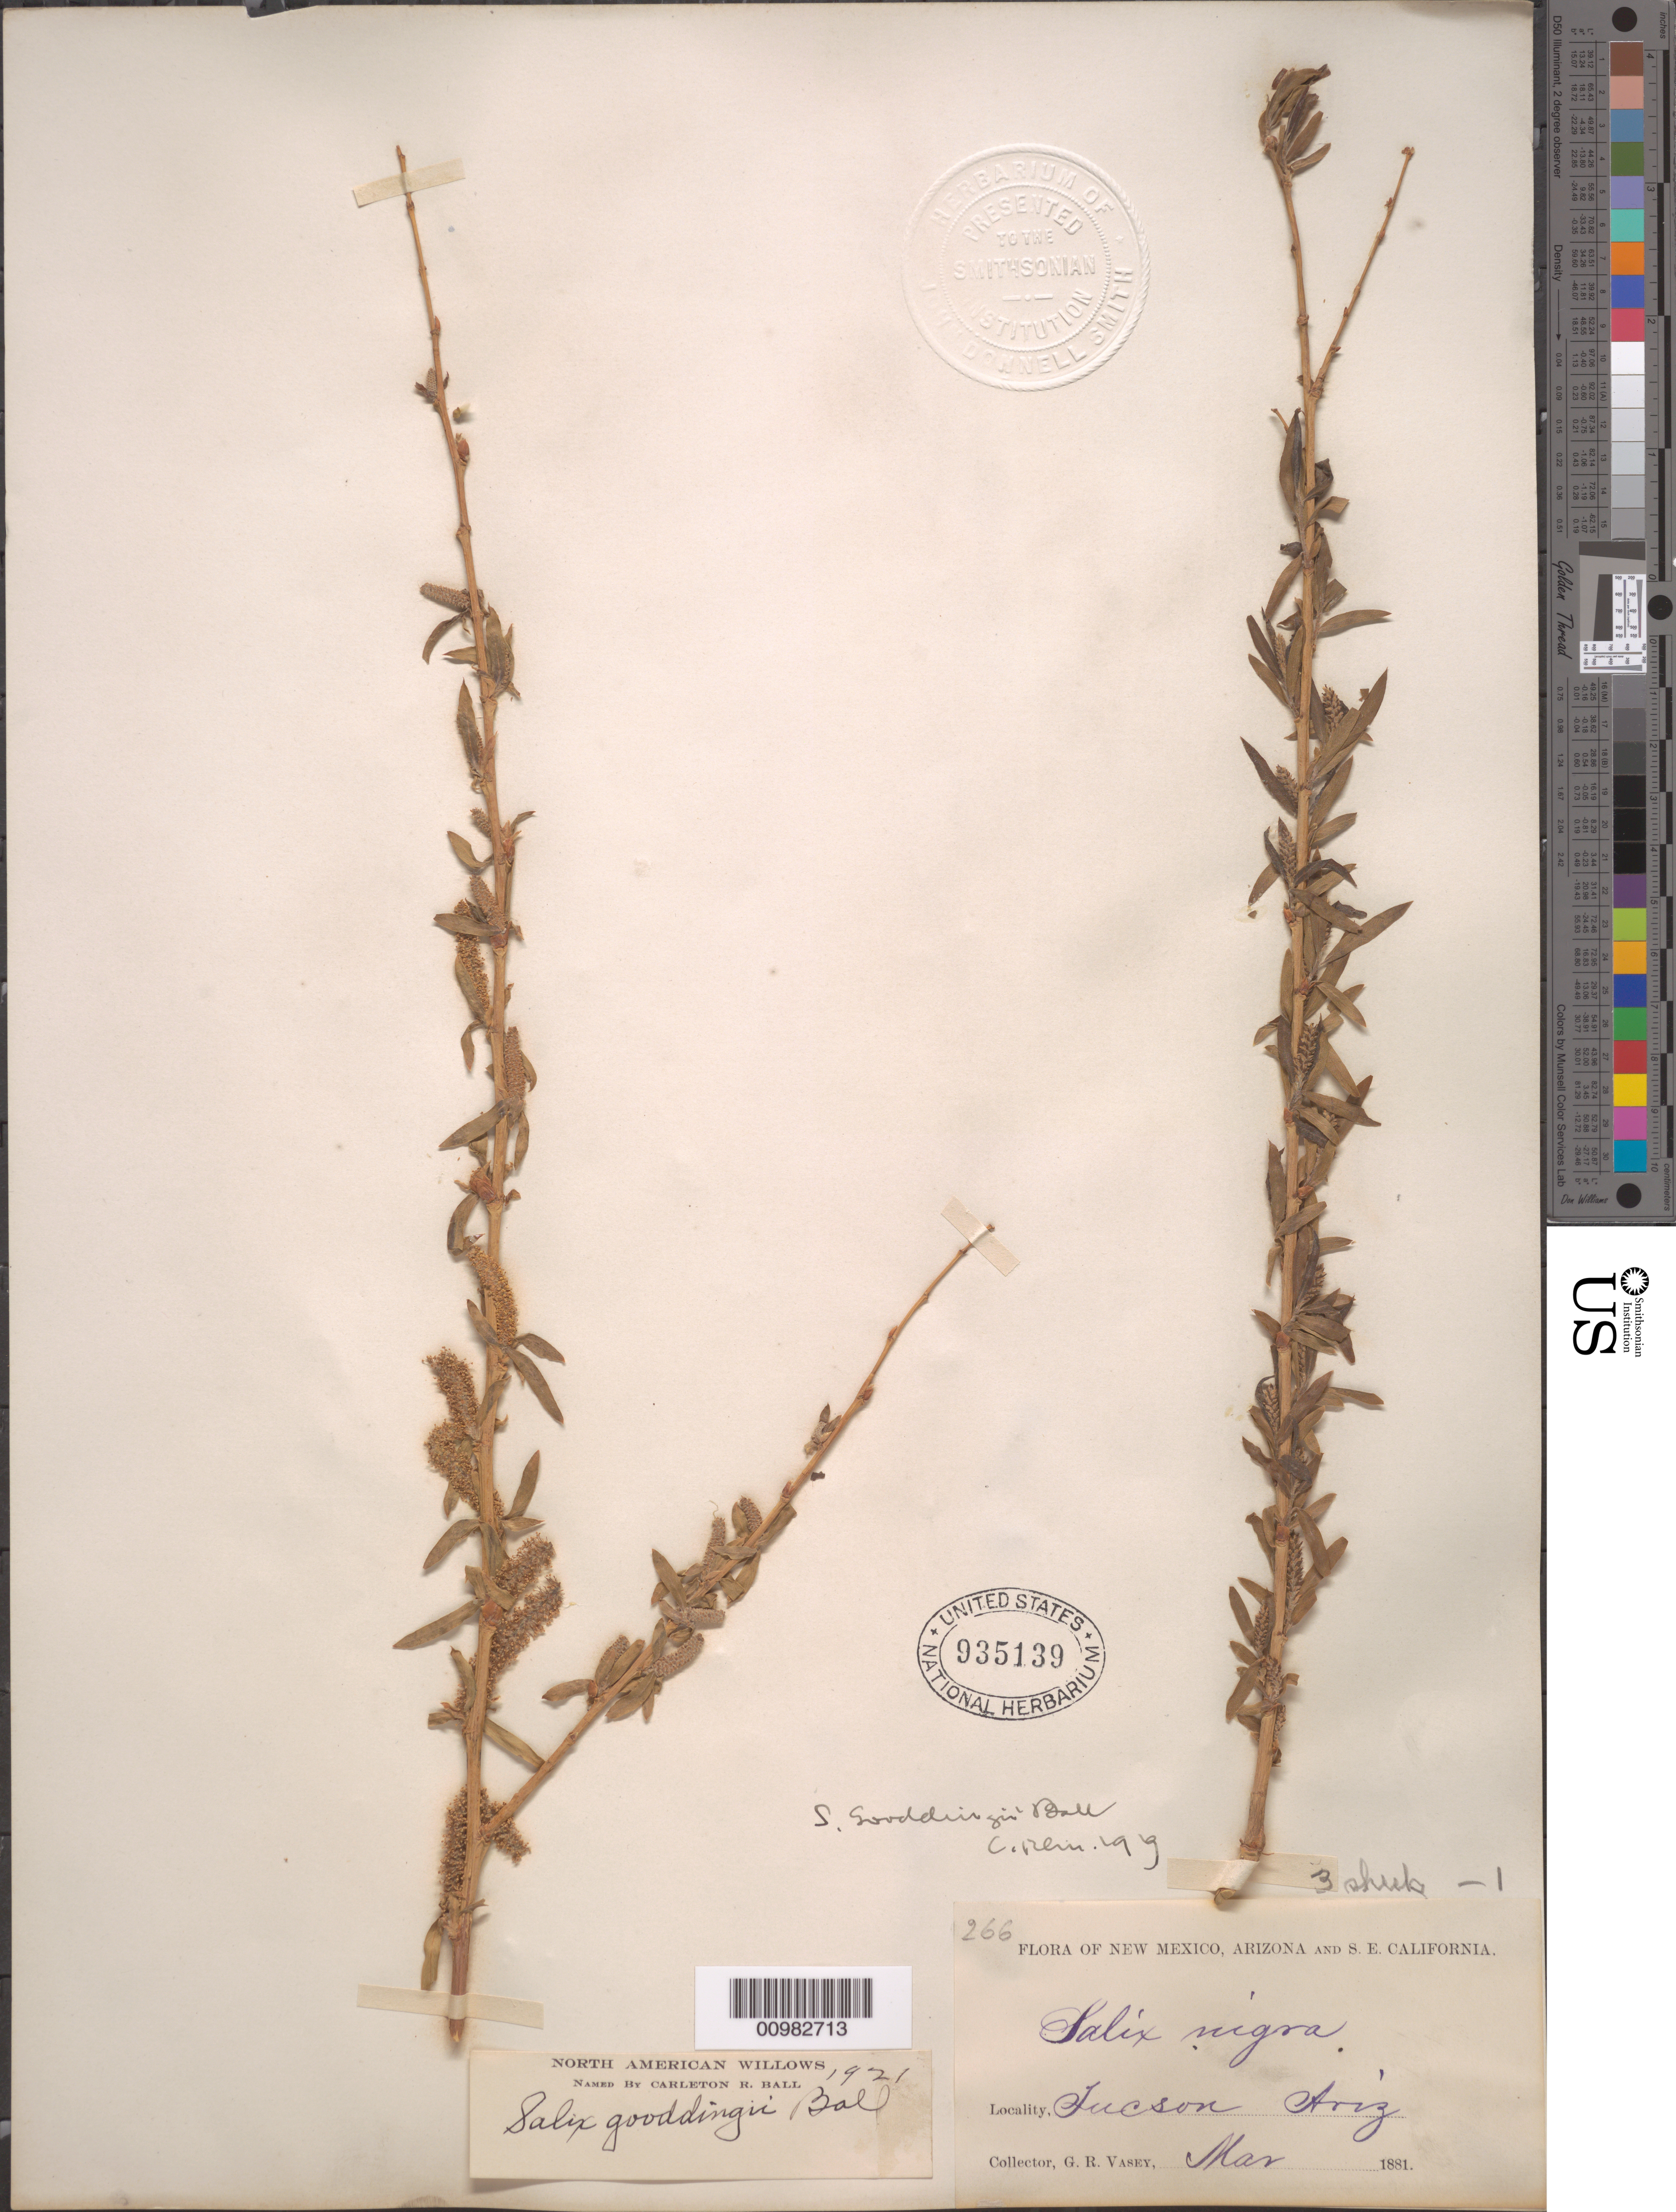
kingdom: Plantae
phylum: Tracheophyta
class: Magnoliopsida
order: Malpighiales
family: Salicaceae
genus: Salix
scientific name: Salix gooddingii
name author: C.R. Ball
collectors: G. Vasey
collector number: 266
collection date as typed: Mar 1881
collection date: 1881-03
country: United States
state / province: Arizona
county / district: Pima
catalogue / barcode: US 935139